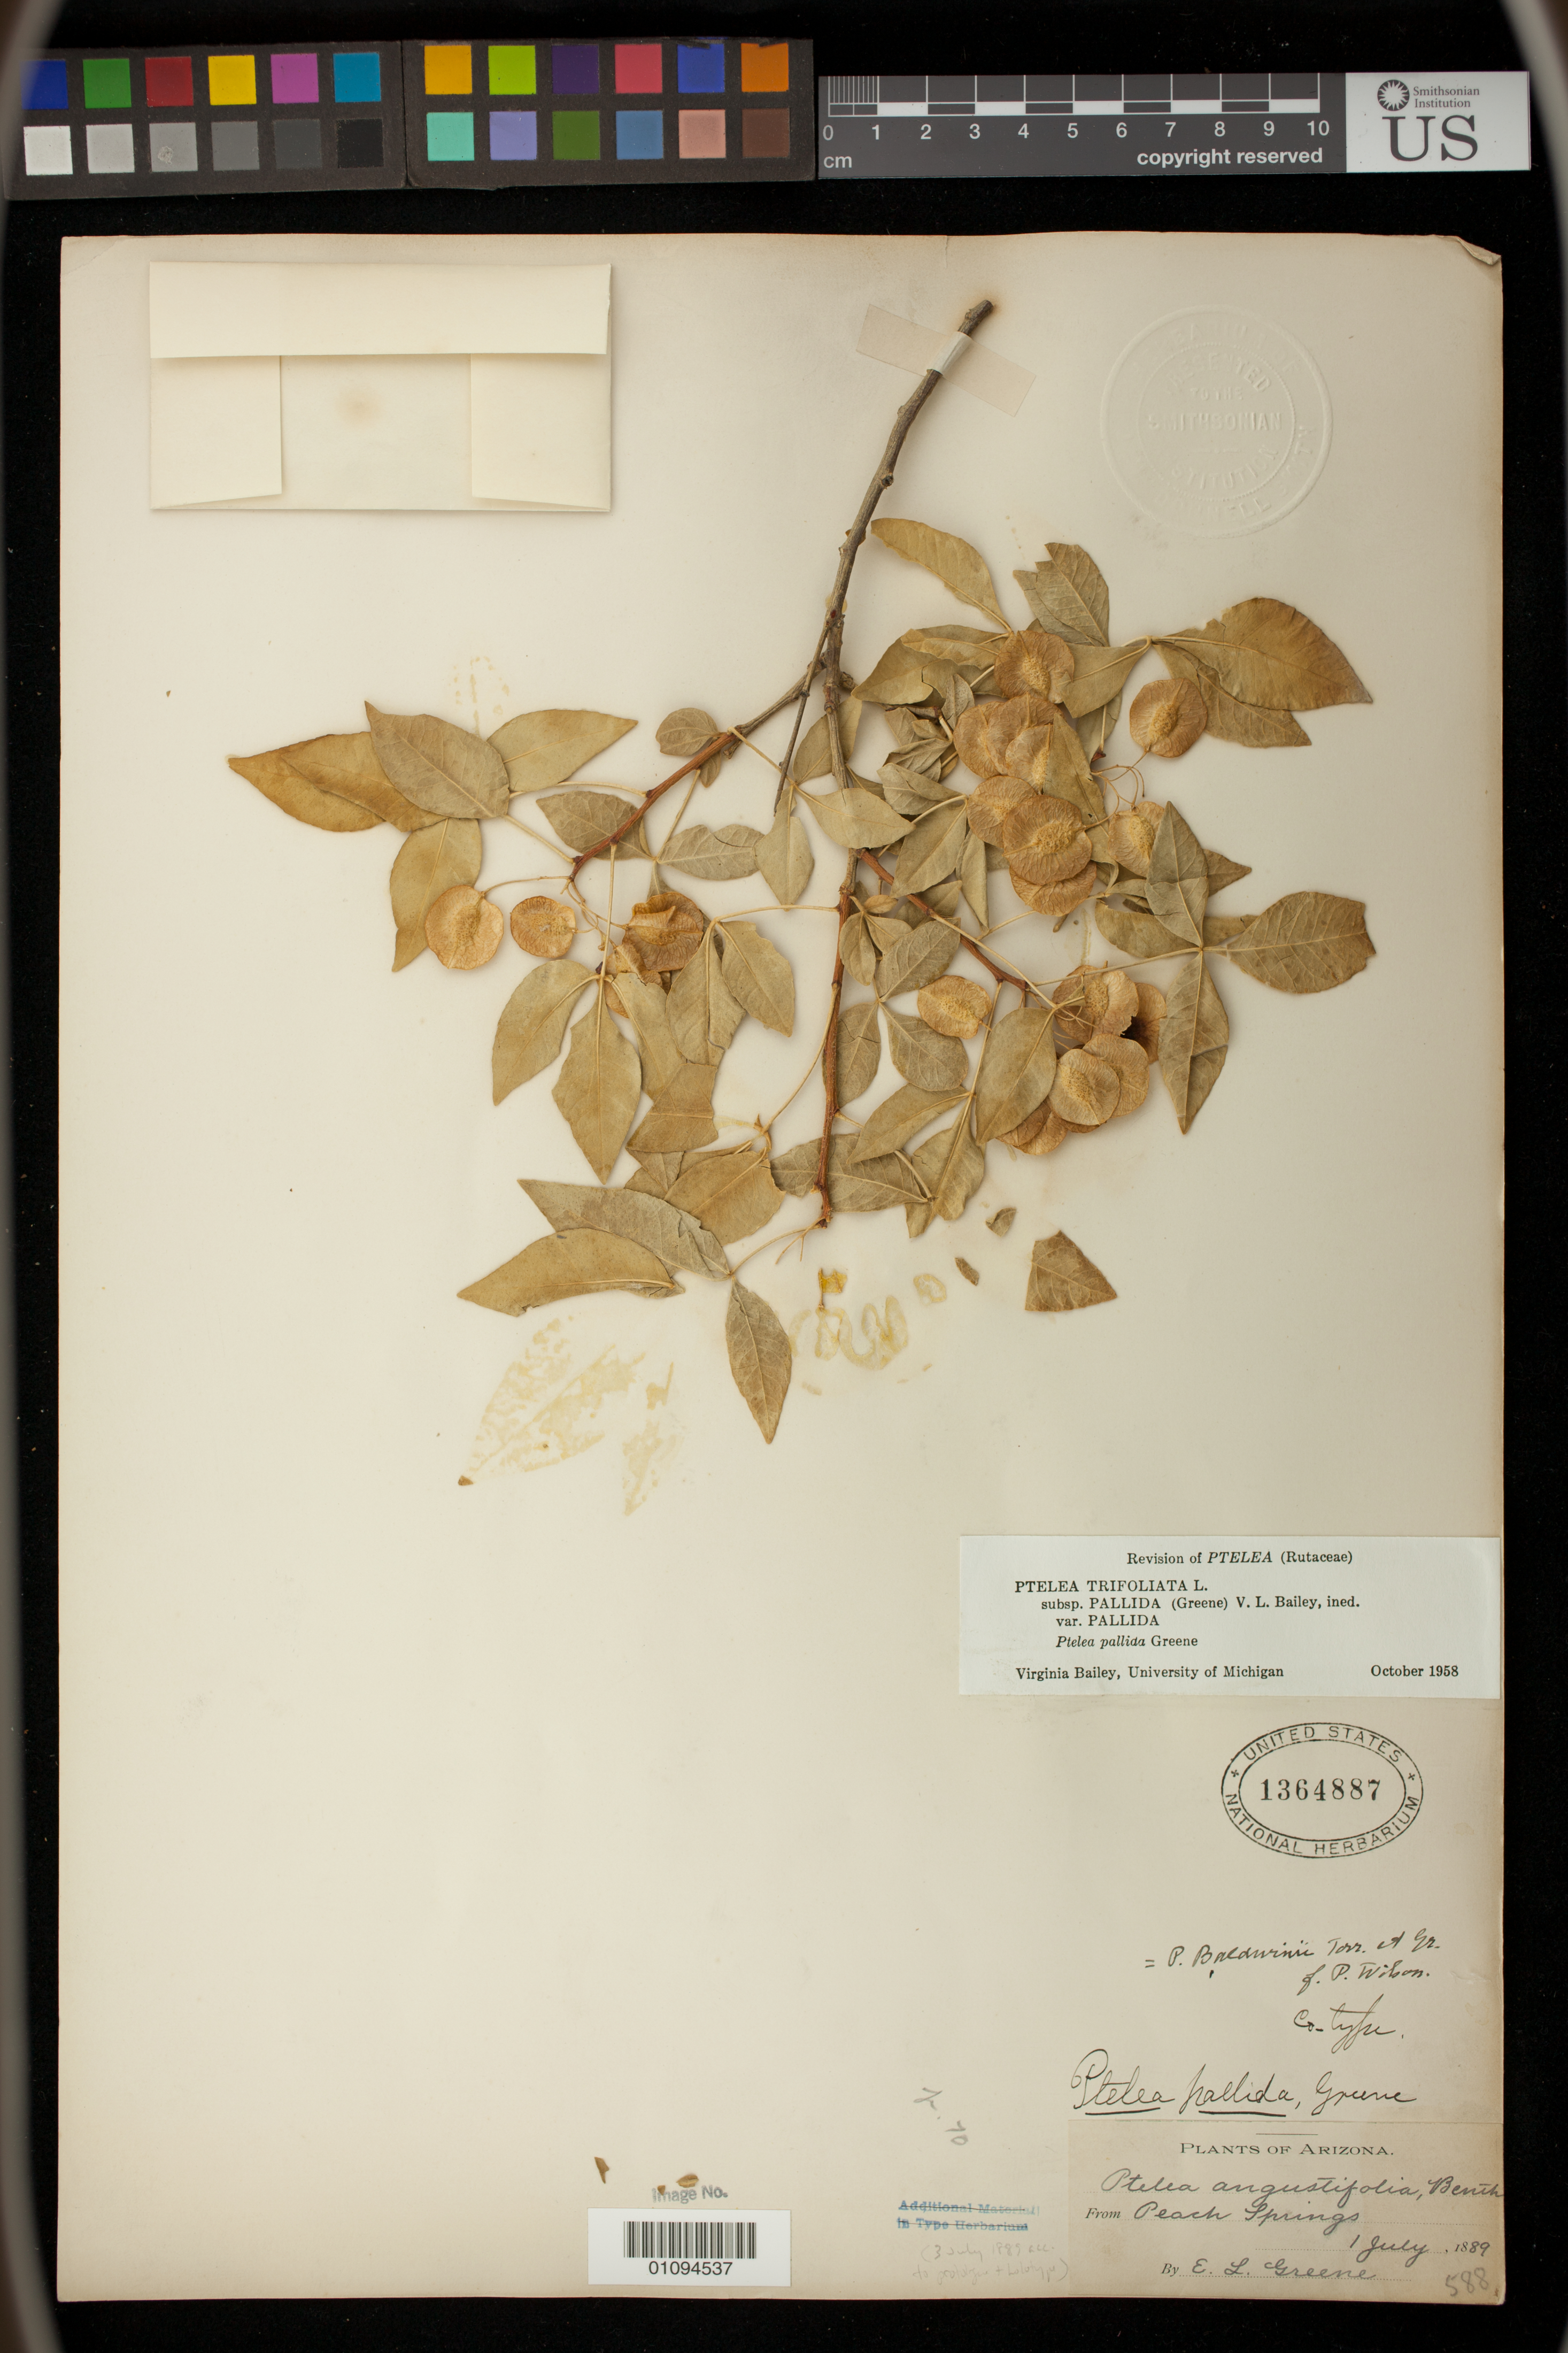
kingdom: Plantae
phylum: Tracheophyta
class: Magnoliopsida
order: Sapindales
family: Rutaceae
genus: Ptelea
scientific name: Ptelea pallida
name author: Greene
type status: Possible Type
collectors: E. L. Greene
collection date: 1889-07-01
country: United States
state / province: Arizona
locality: Peach Springs.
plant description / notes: Annotated as "Co-type" (Greene script?); surely original material but dubiously type material; protologue specifies collection date of 3 Jul 1889 (this specimen, 1 Jul 1889).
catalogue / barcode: US 1364887